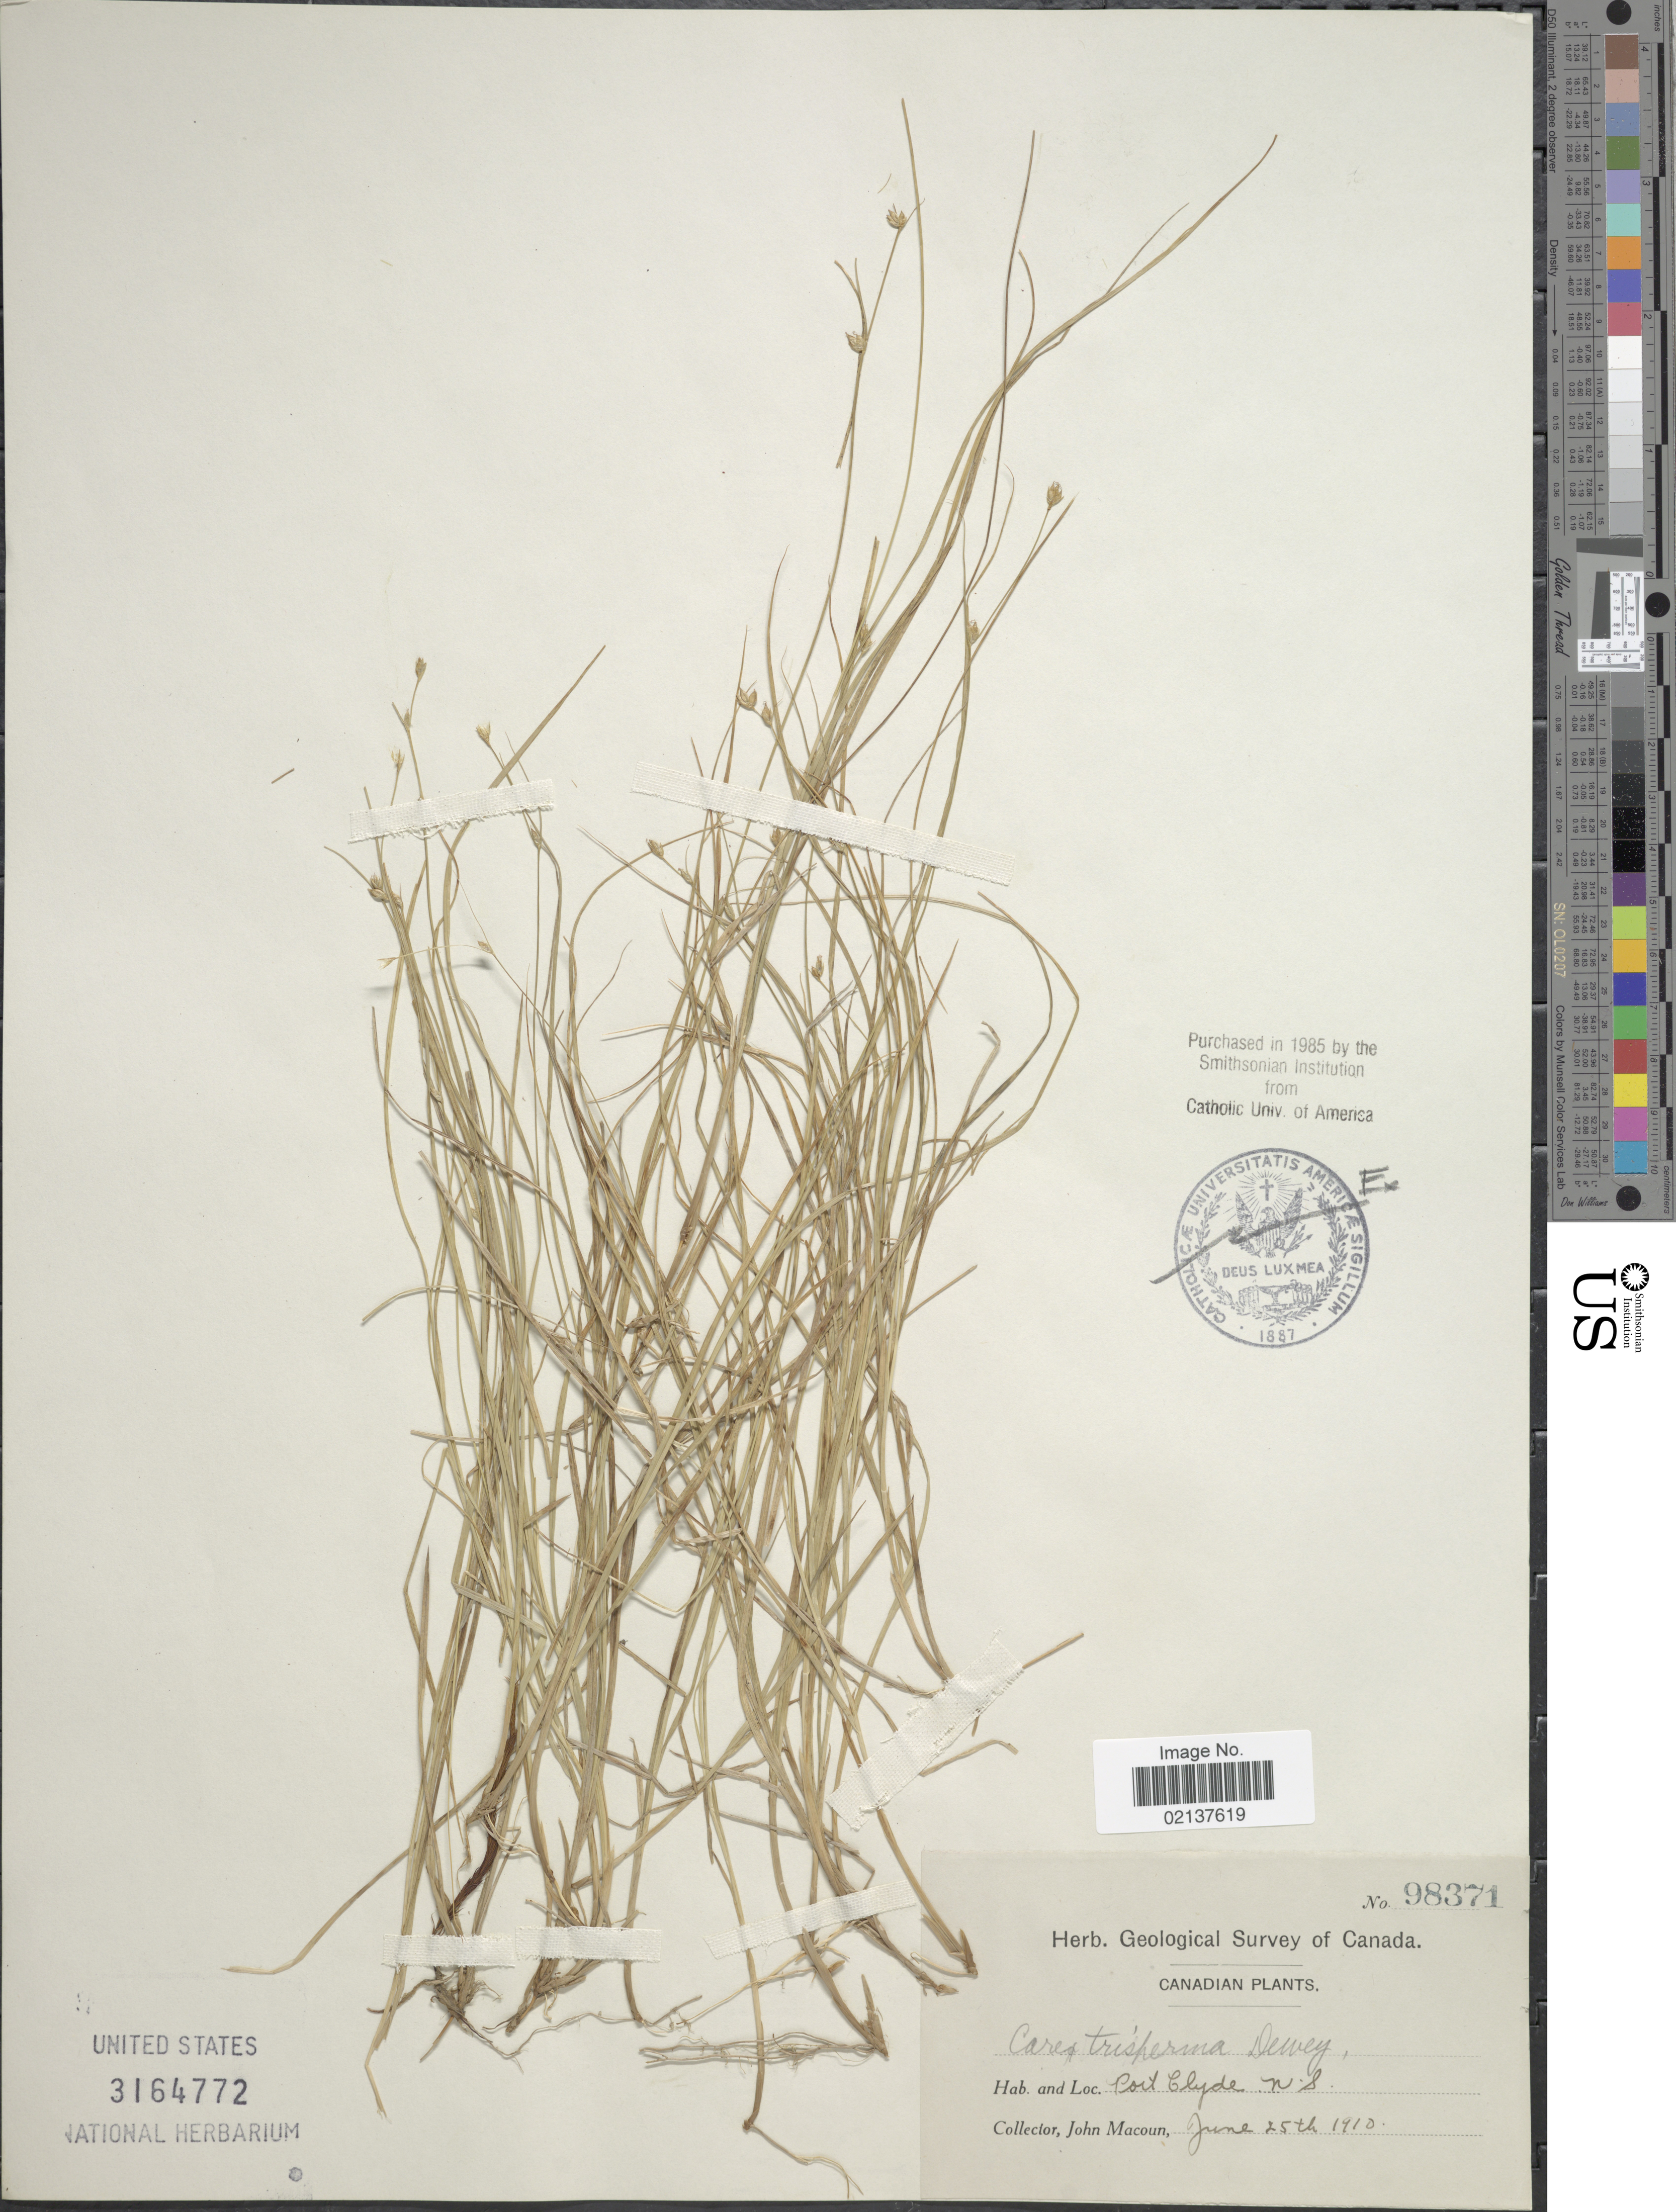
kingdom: Plantae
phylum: Tracheophyta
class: Liliopsida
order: Poales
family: Cyperaceae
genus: Carex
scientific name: Carex trisperma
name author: Dewey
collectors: J. Macoun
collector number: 98371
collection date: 1910-06-25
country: Canada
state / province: Nova Scotia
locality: Port Clyde, N.S.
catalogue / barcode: US 3164772